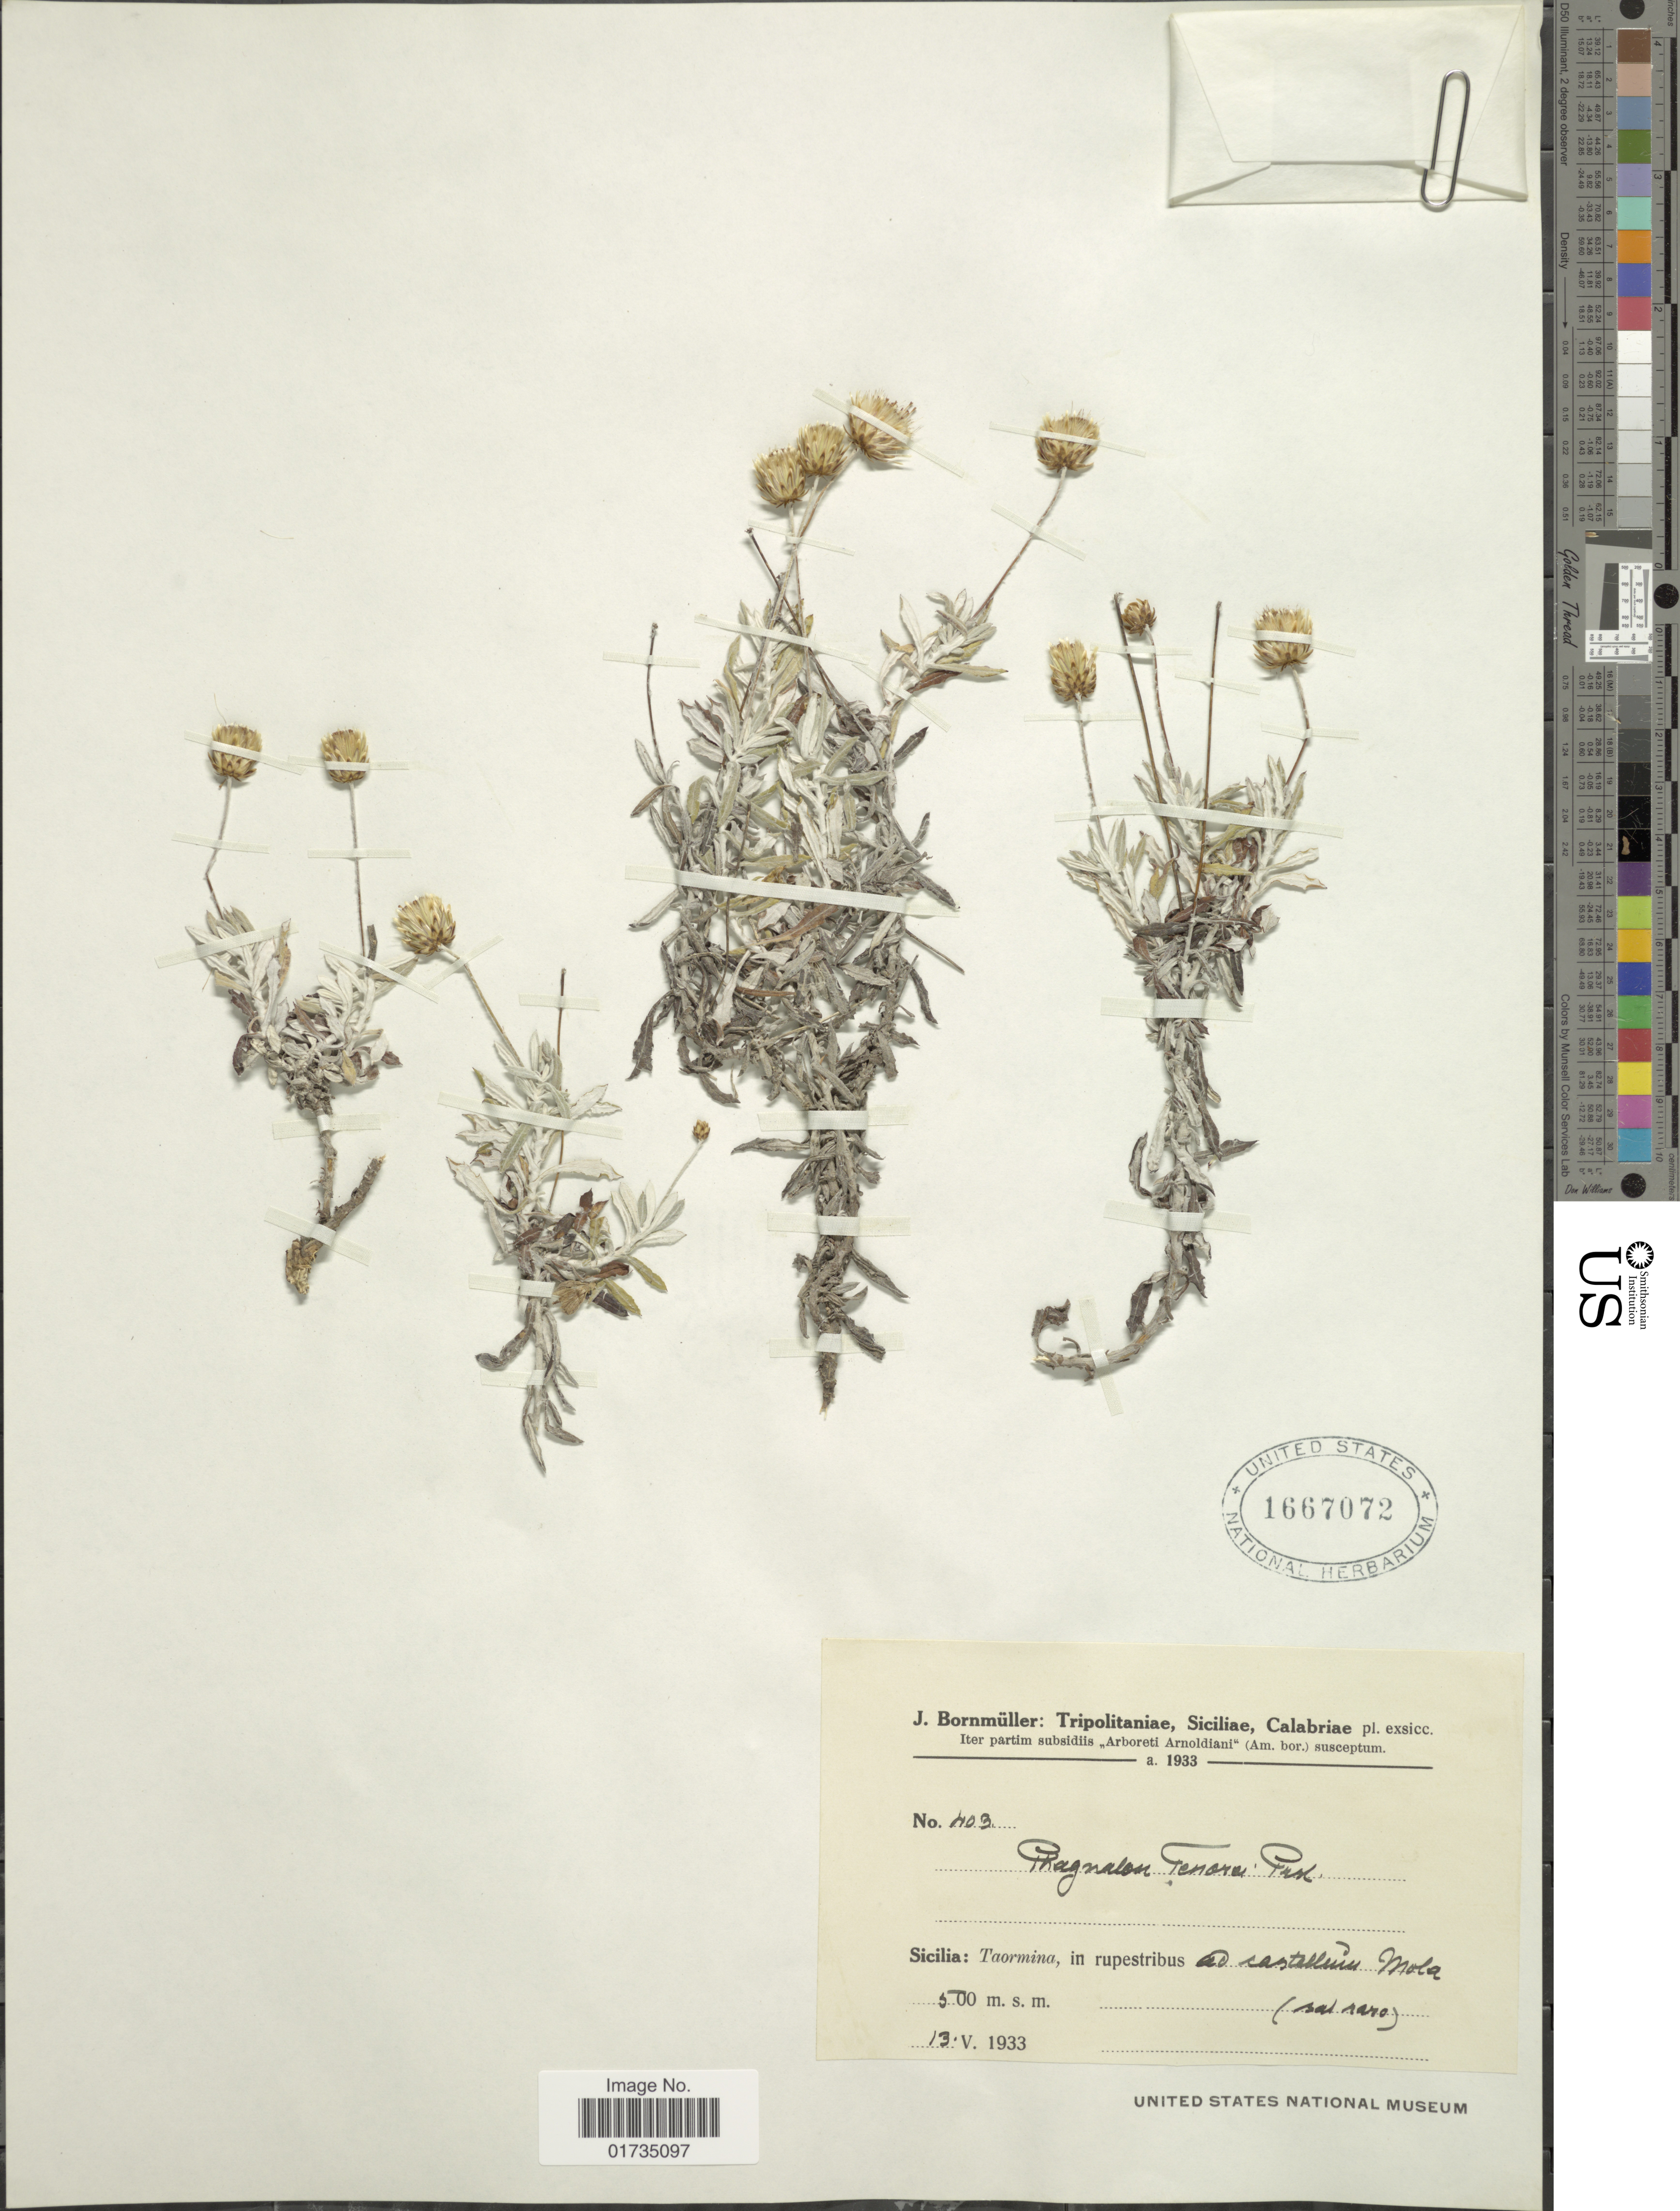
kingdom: Plantae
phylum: Tracheophyta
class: Magnoliopsida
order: Asterales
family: Asteraceae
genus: Phagnalon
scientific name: Phagnalon tenorei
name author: (Spreng.) C. Presl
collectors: J. Bornmüller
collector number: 403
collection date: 1933-05-13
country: Italy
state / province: Calabria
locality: Tripolitaniae, Siciliae, Calabriae. Sicilia: Taormina, in rupestribus ad castellum Mola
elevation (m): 500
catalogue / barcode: US 1667072